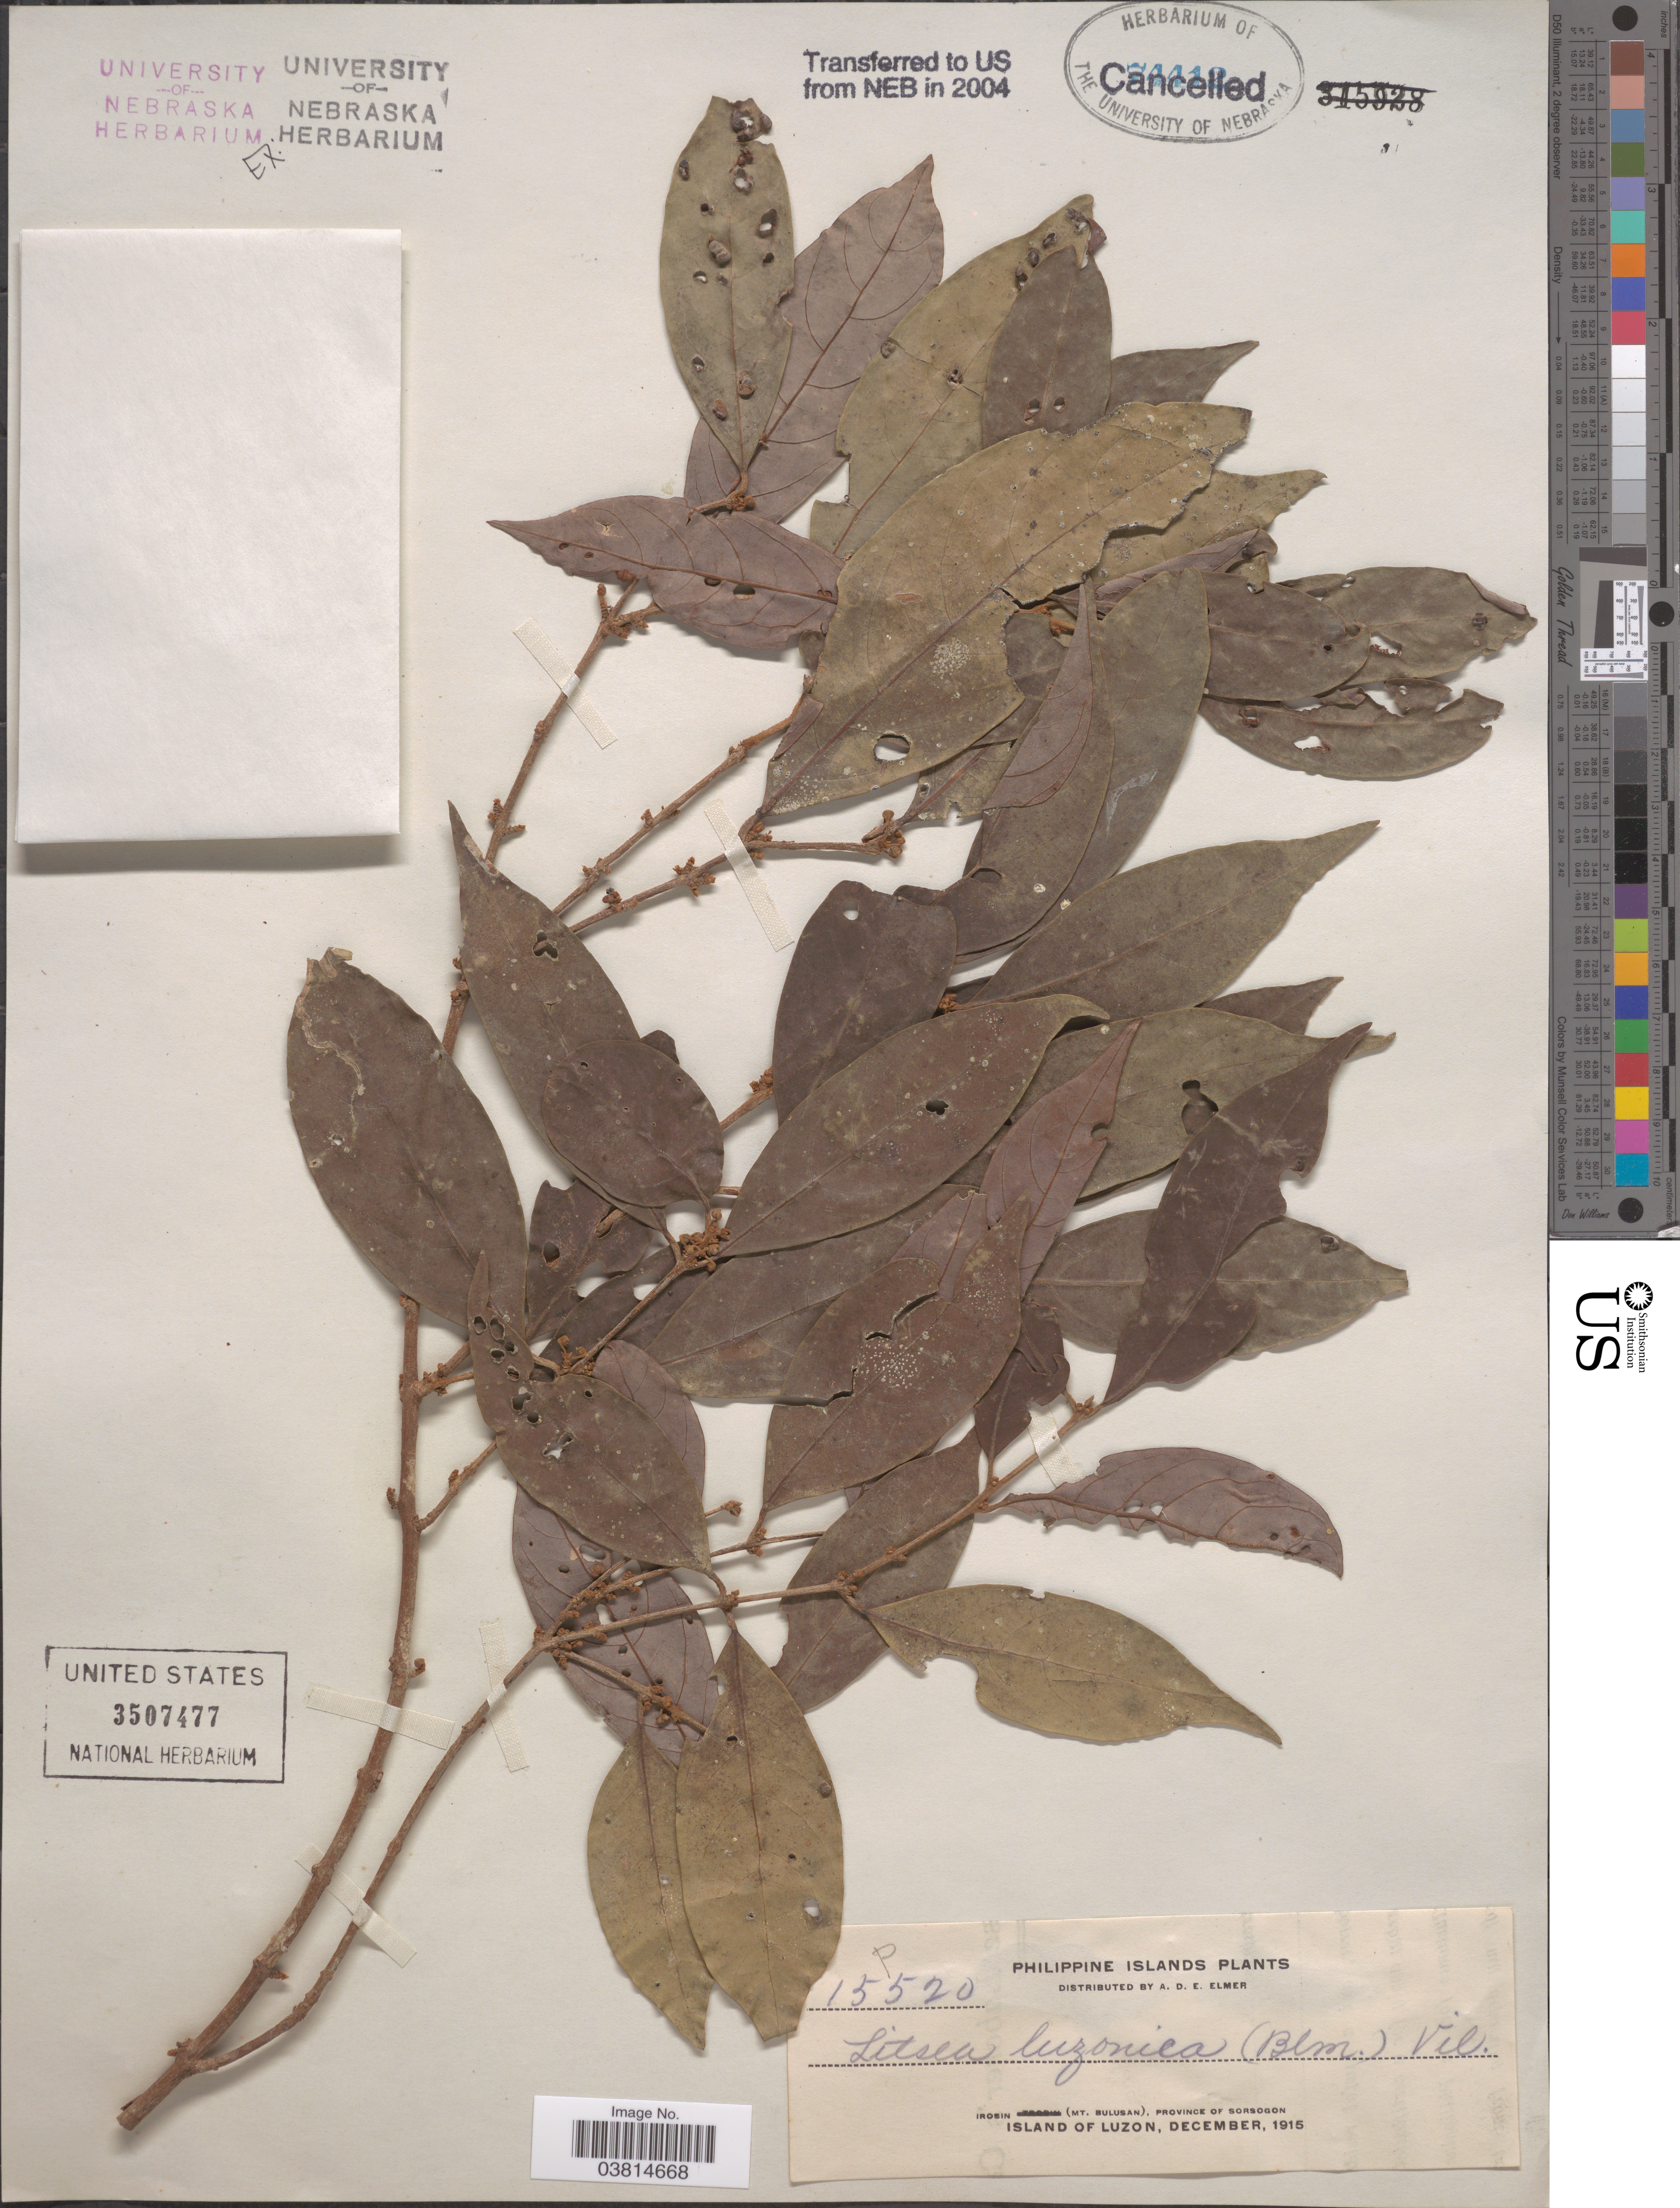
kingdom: Plantae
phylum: Tracheophyta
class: Magnoliopsida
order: Laurales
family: Lauraceae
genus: Litsea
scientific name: Litsea micrantha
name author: Merr.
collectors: A. D. E. Elmer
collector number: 15520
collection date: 1915-12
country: Philippines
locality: Irosin (Mt. Bulusan), Province of Sorsogon. Island of Luzon.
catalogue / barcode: US 3507477